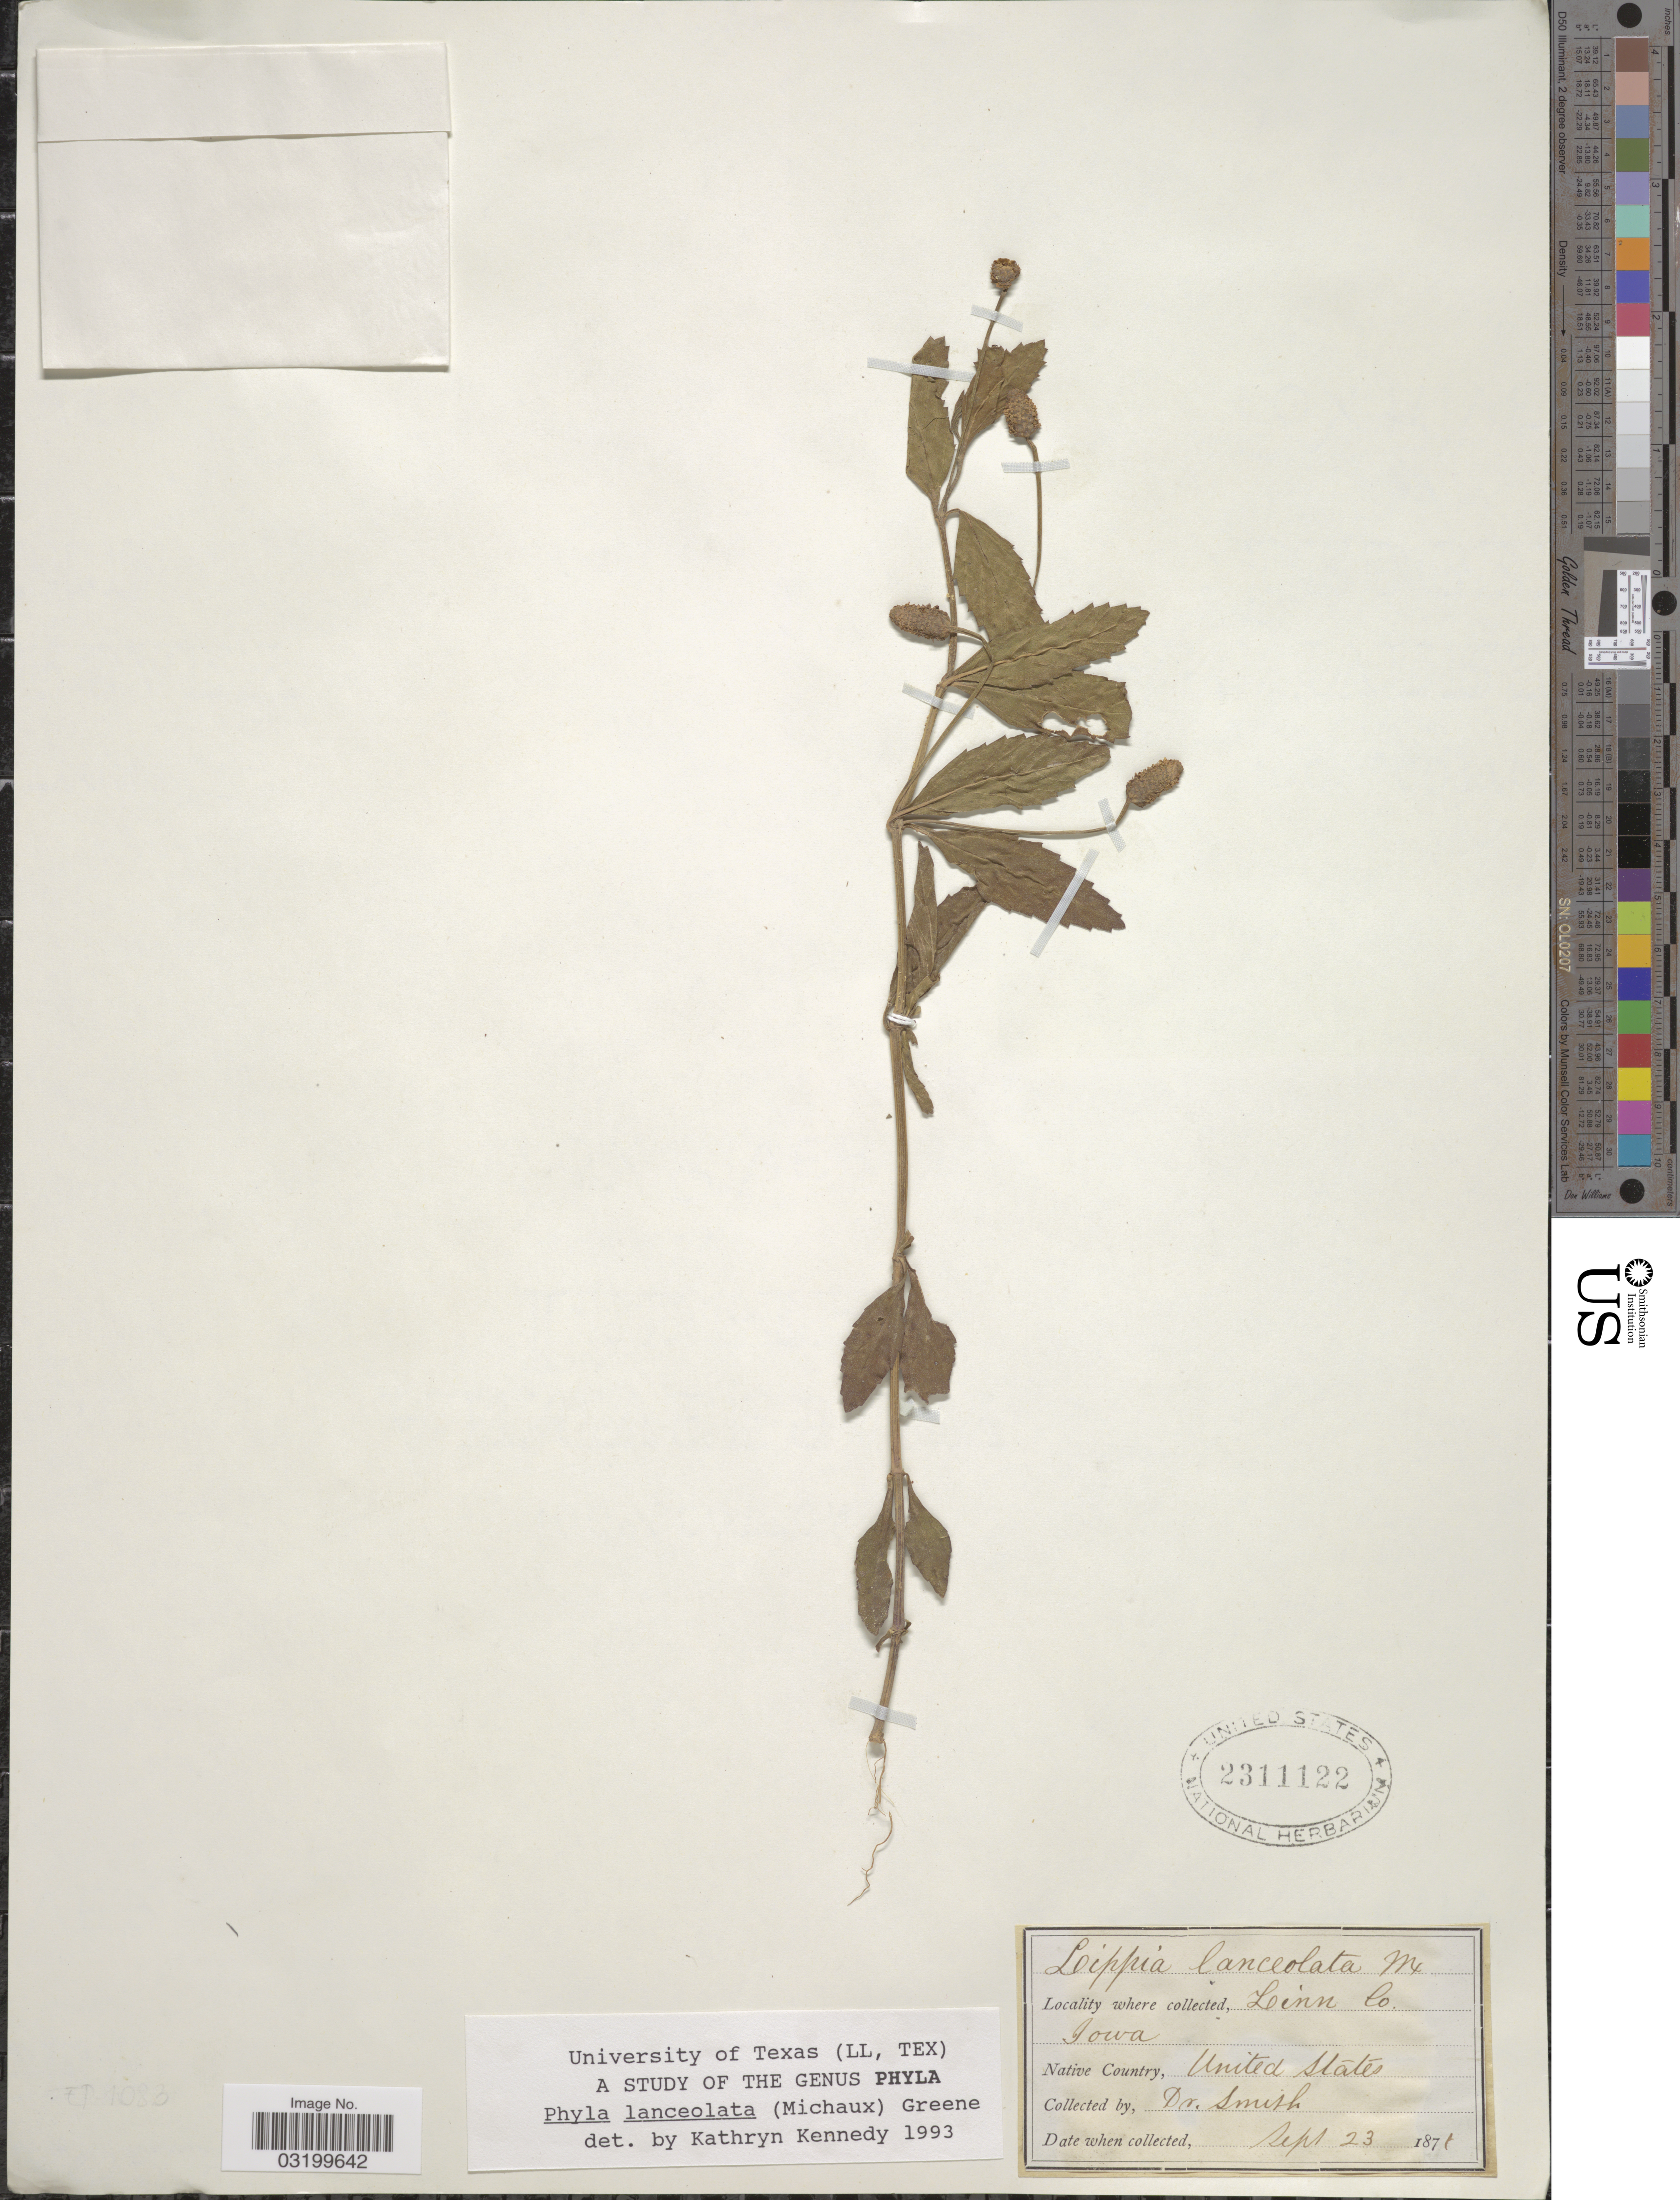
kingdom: Plantae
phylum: Tracheophyta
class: Magnoliopsida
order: Lamiales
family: Verbenaceae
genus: Phyla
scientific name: Phyla lanceolata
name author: (Michx.) Greene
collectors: -- Smith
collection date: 1871-09-23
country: United States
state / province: Iowa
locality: Linn Co.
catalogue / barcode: US 2311122